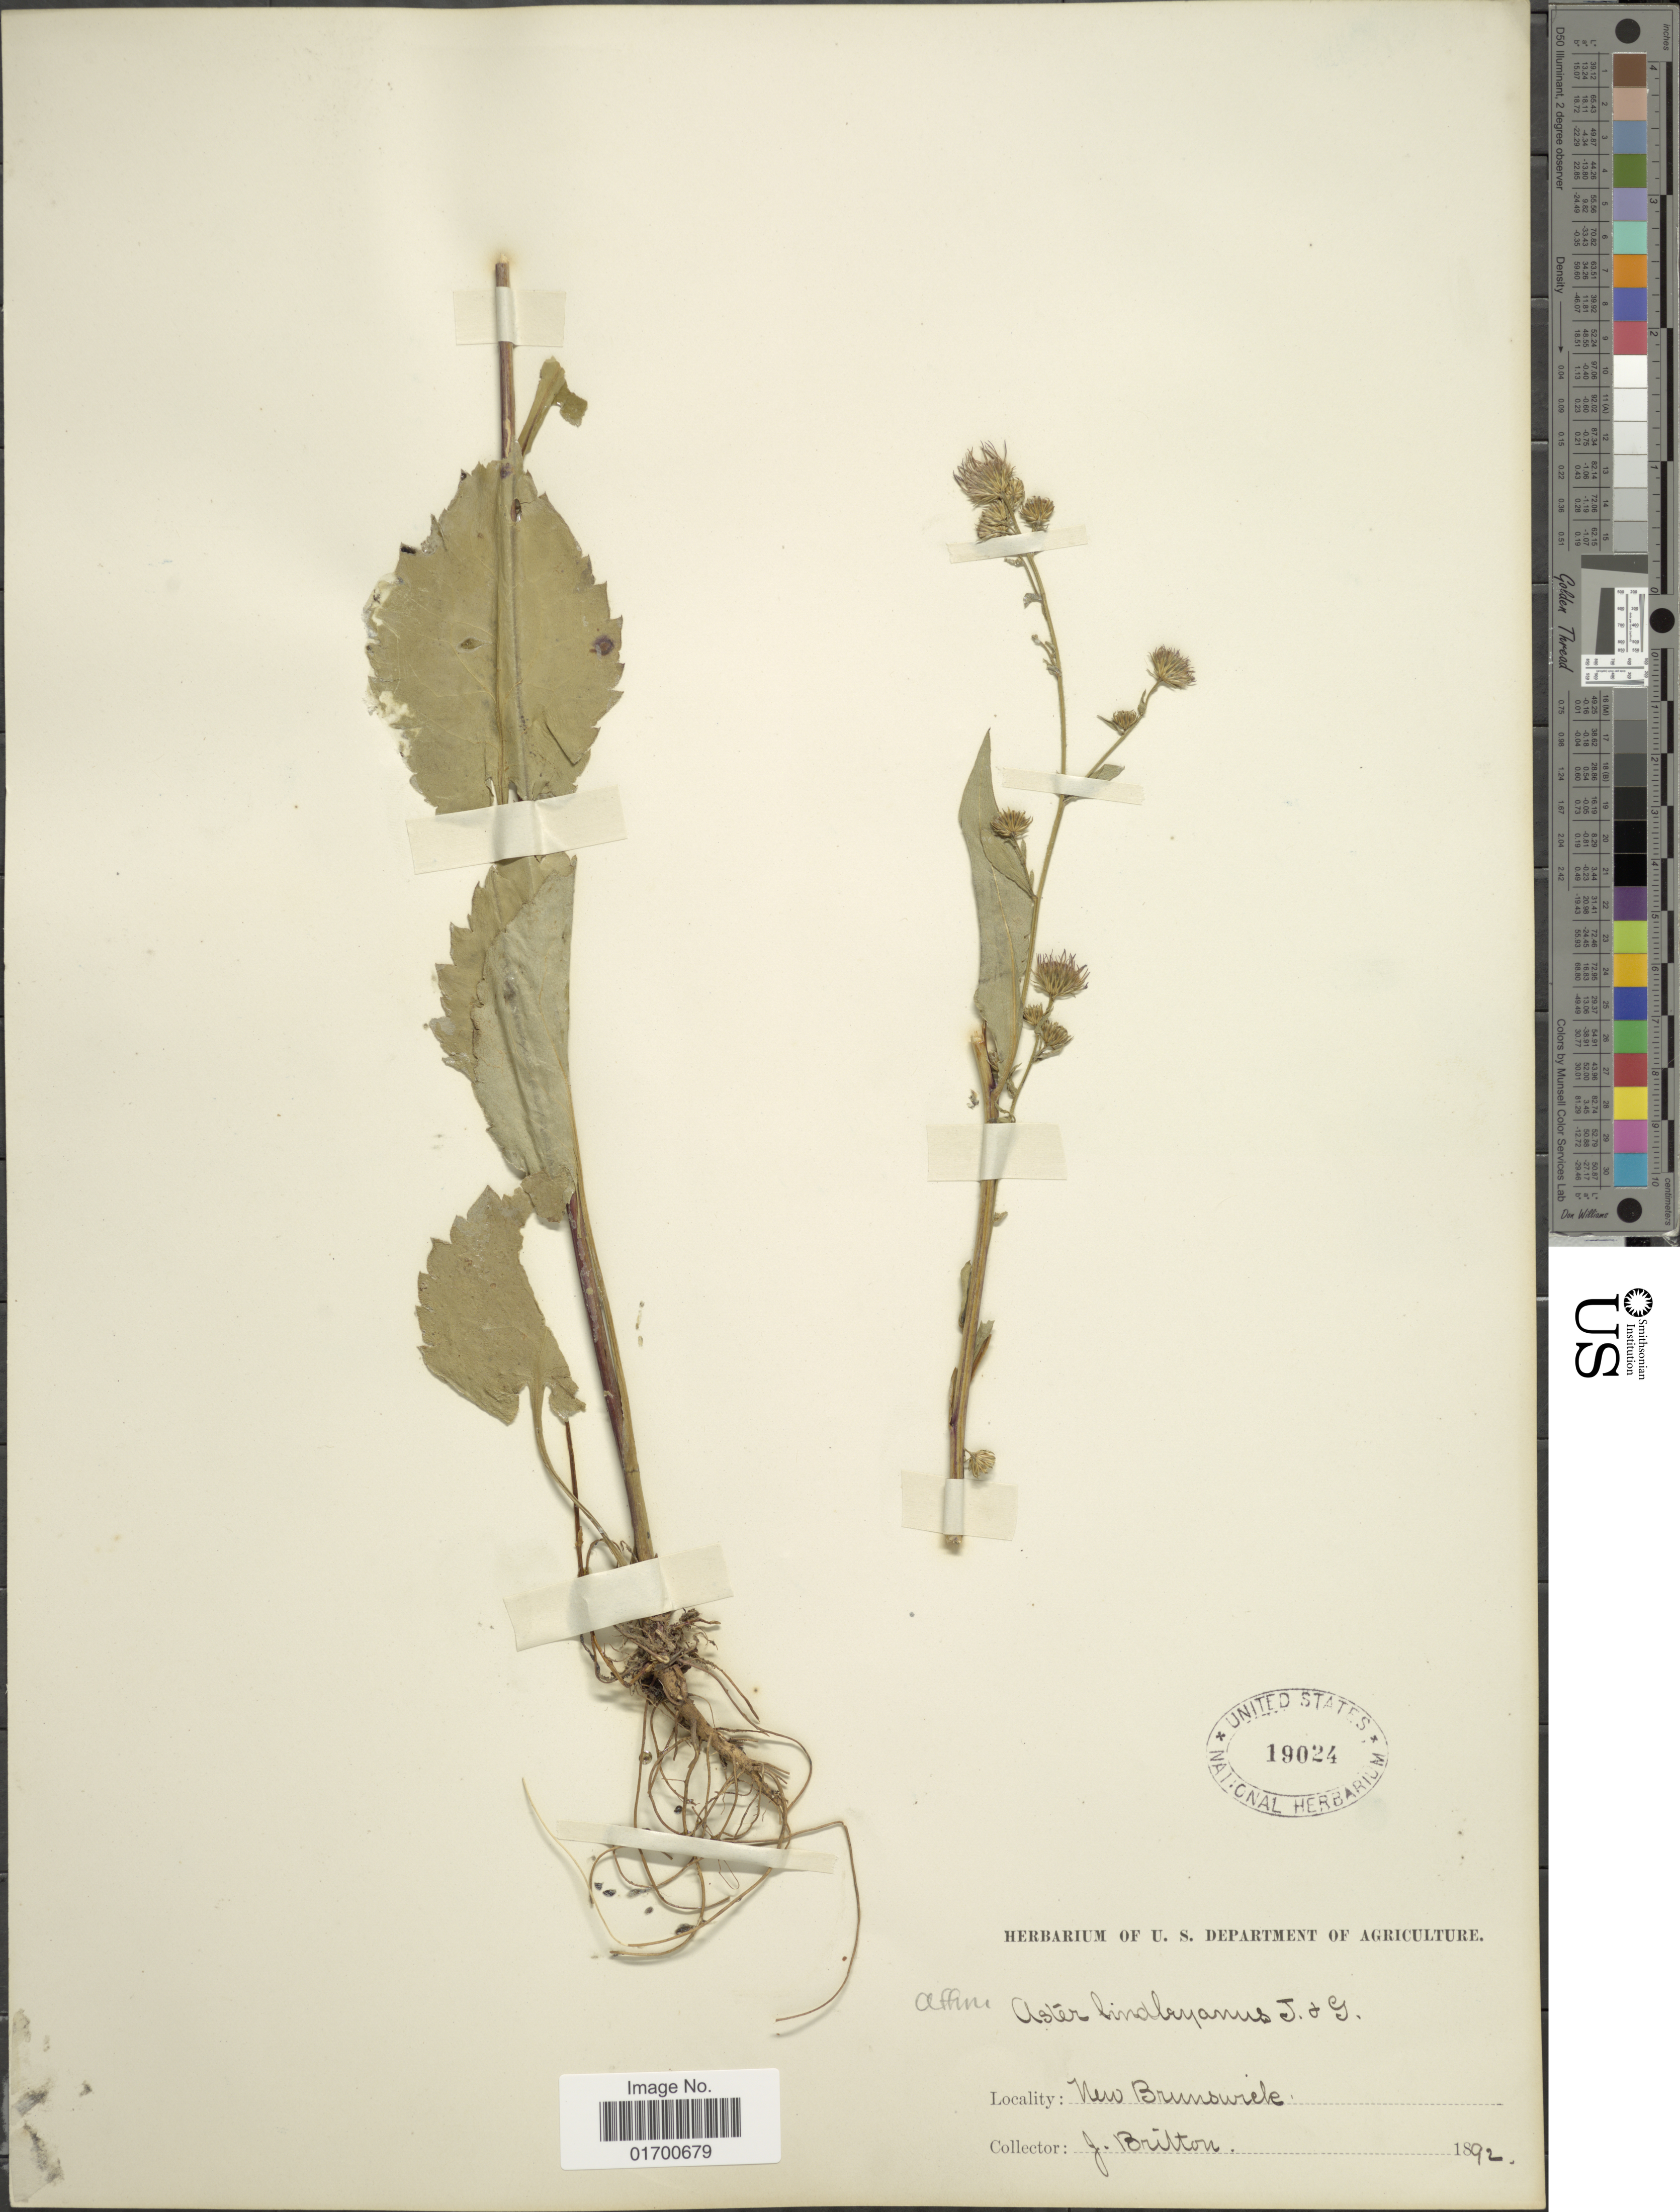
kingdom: Plantae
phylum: Tracheophyta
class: Magnoliopsida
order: Asterales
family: Asteraceae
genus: Symphyotrichum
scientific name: Symphyotrichum ciliolatum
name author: (Lindl.) Á. Löve & D. Löve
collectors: J. Brilton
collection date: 1892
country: Canada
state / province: New Brunswick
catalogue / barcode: US 19024